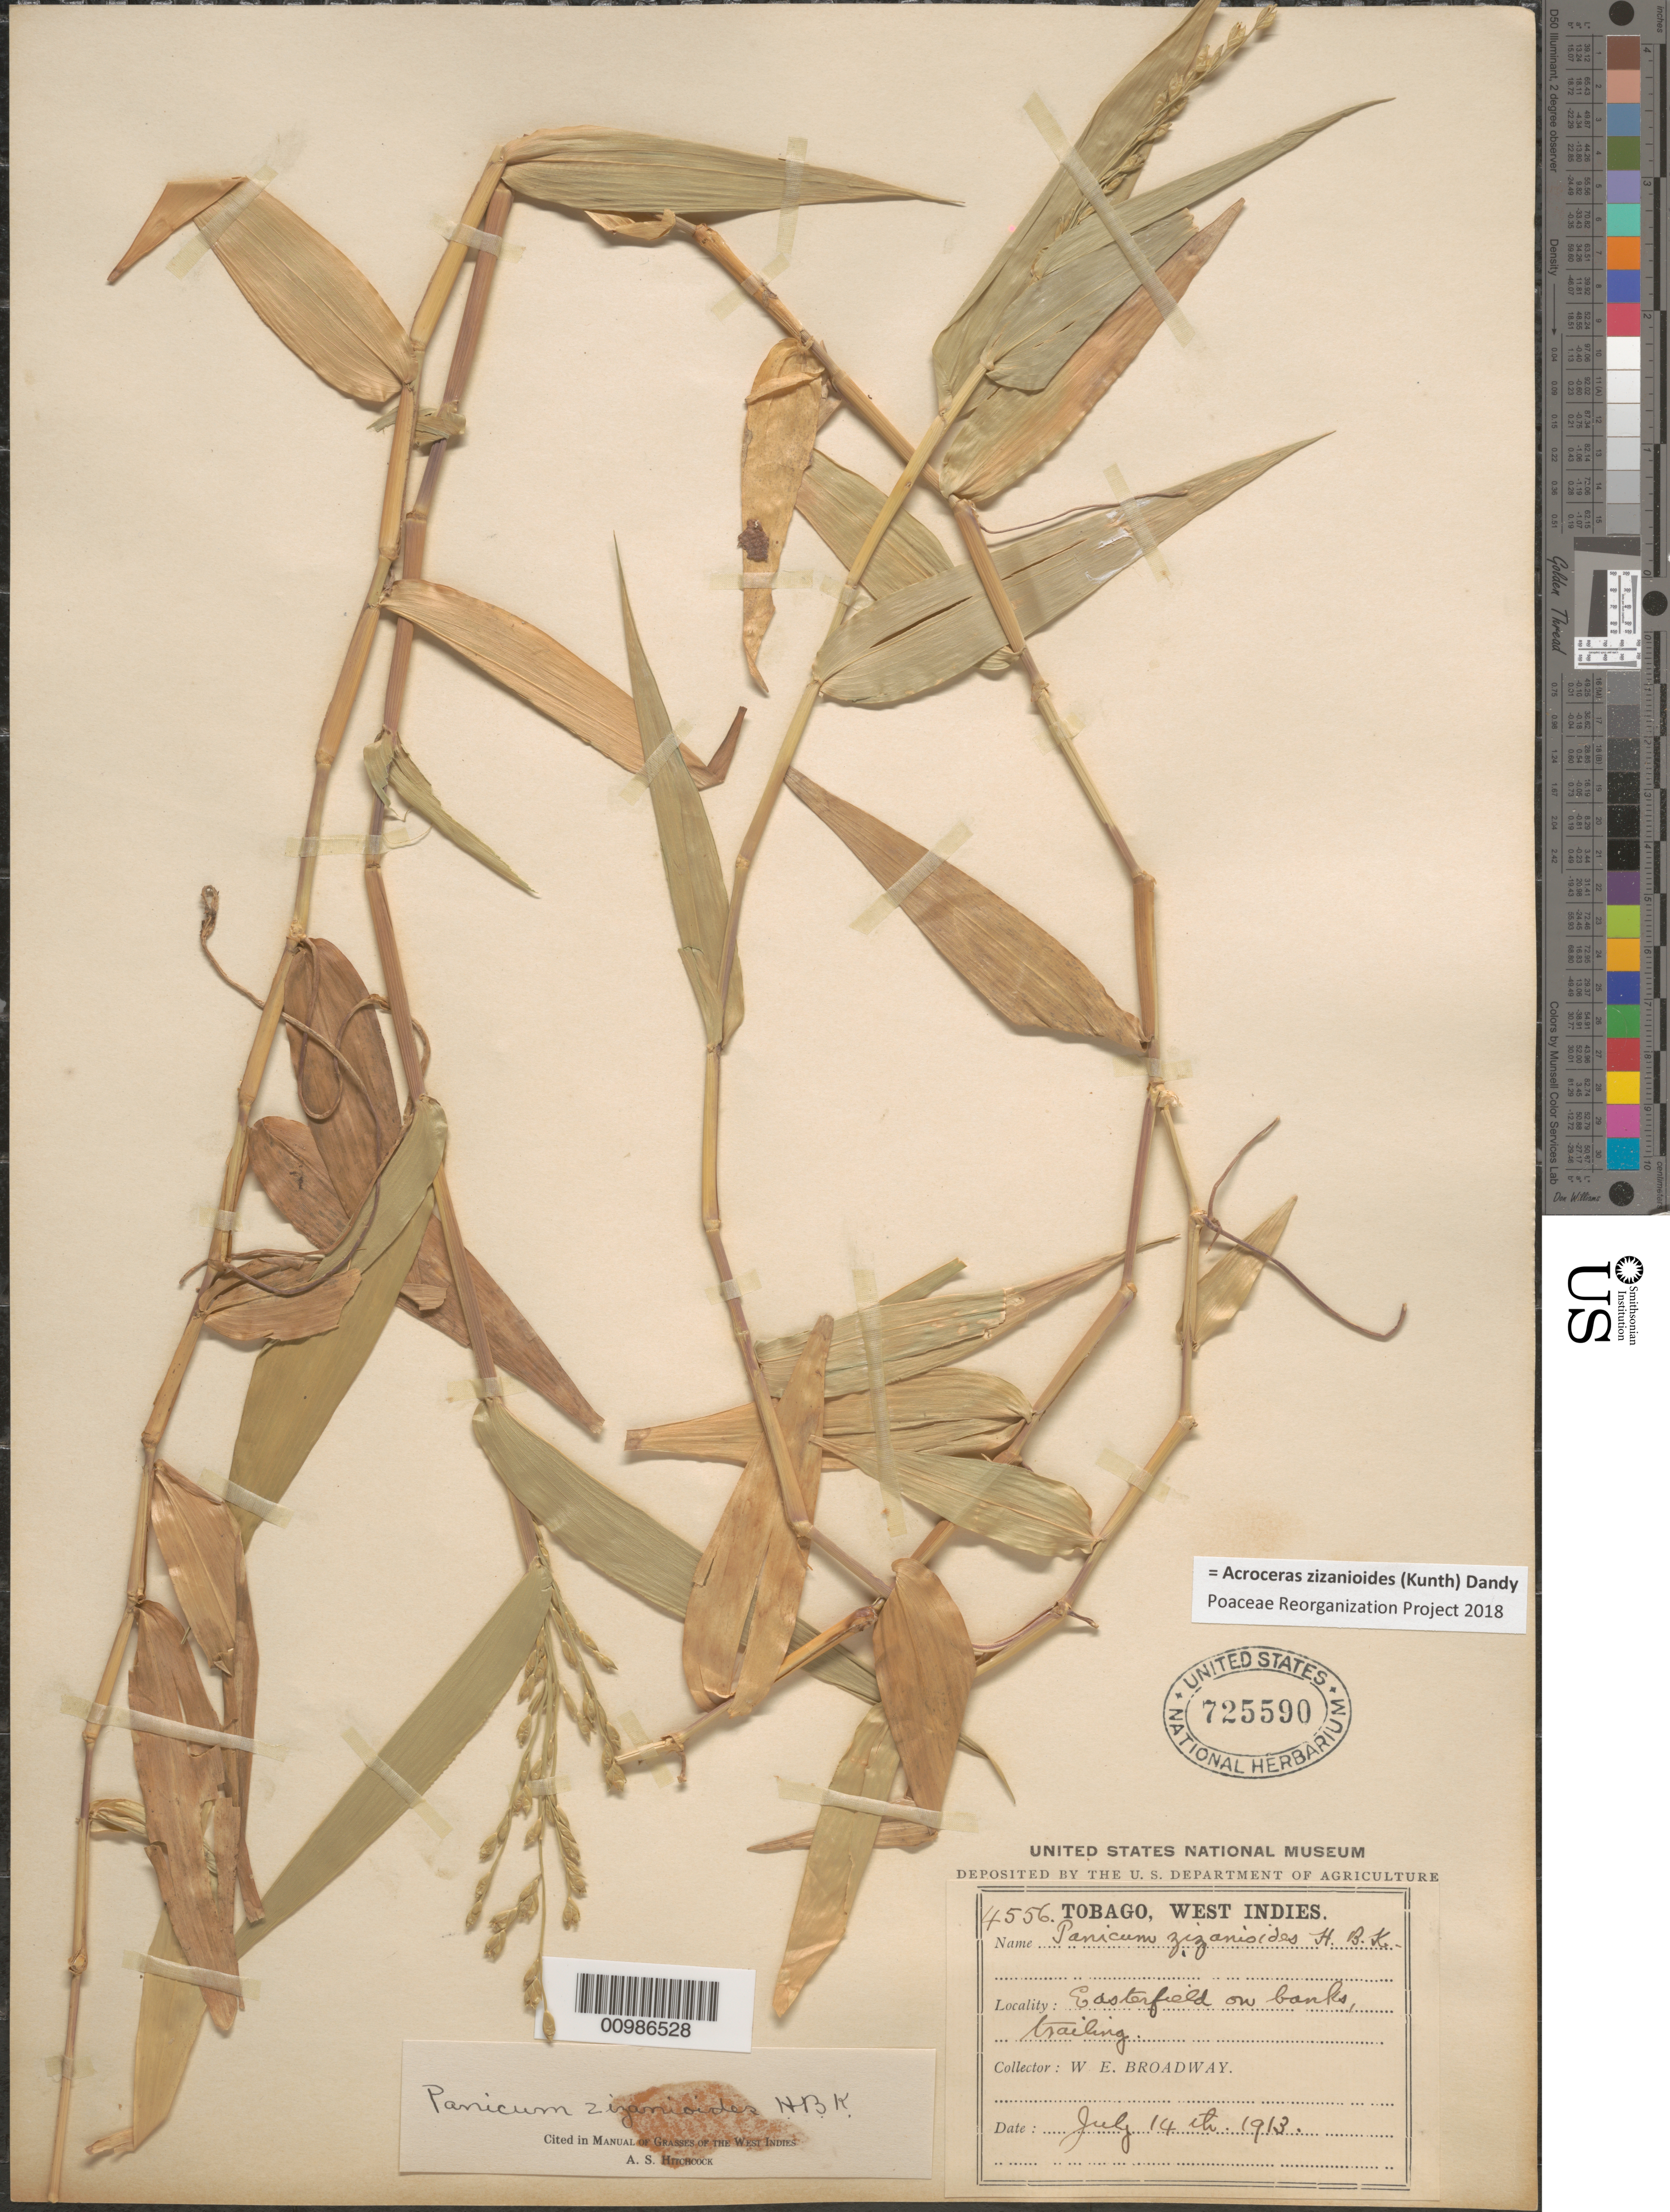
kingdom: Plantae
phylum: Tracheophyta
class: Liliopsida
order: Poales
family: Poaceae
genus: Acroceras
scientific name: Acroceras zizanioides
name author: (Kunth) Dandy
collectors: W. E. Broadway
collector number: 4556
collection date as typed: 14 Jul 1913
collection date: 1913-07-14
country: Trinidad and Tobago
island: Tobago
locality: City: Easterfield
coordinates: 0 N, 0 E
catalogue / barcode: US 725590